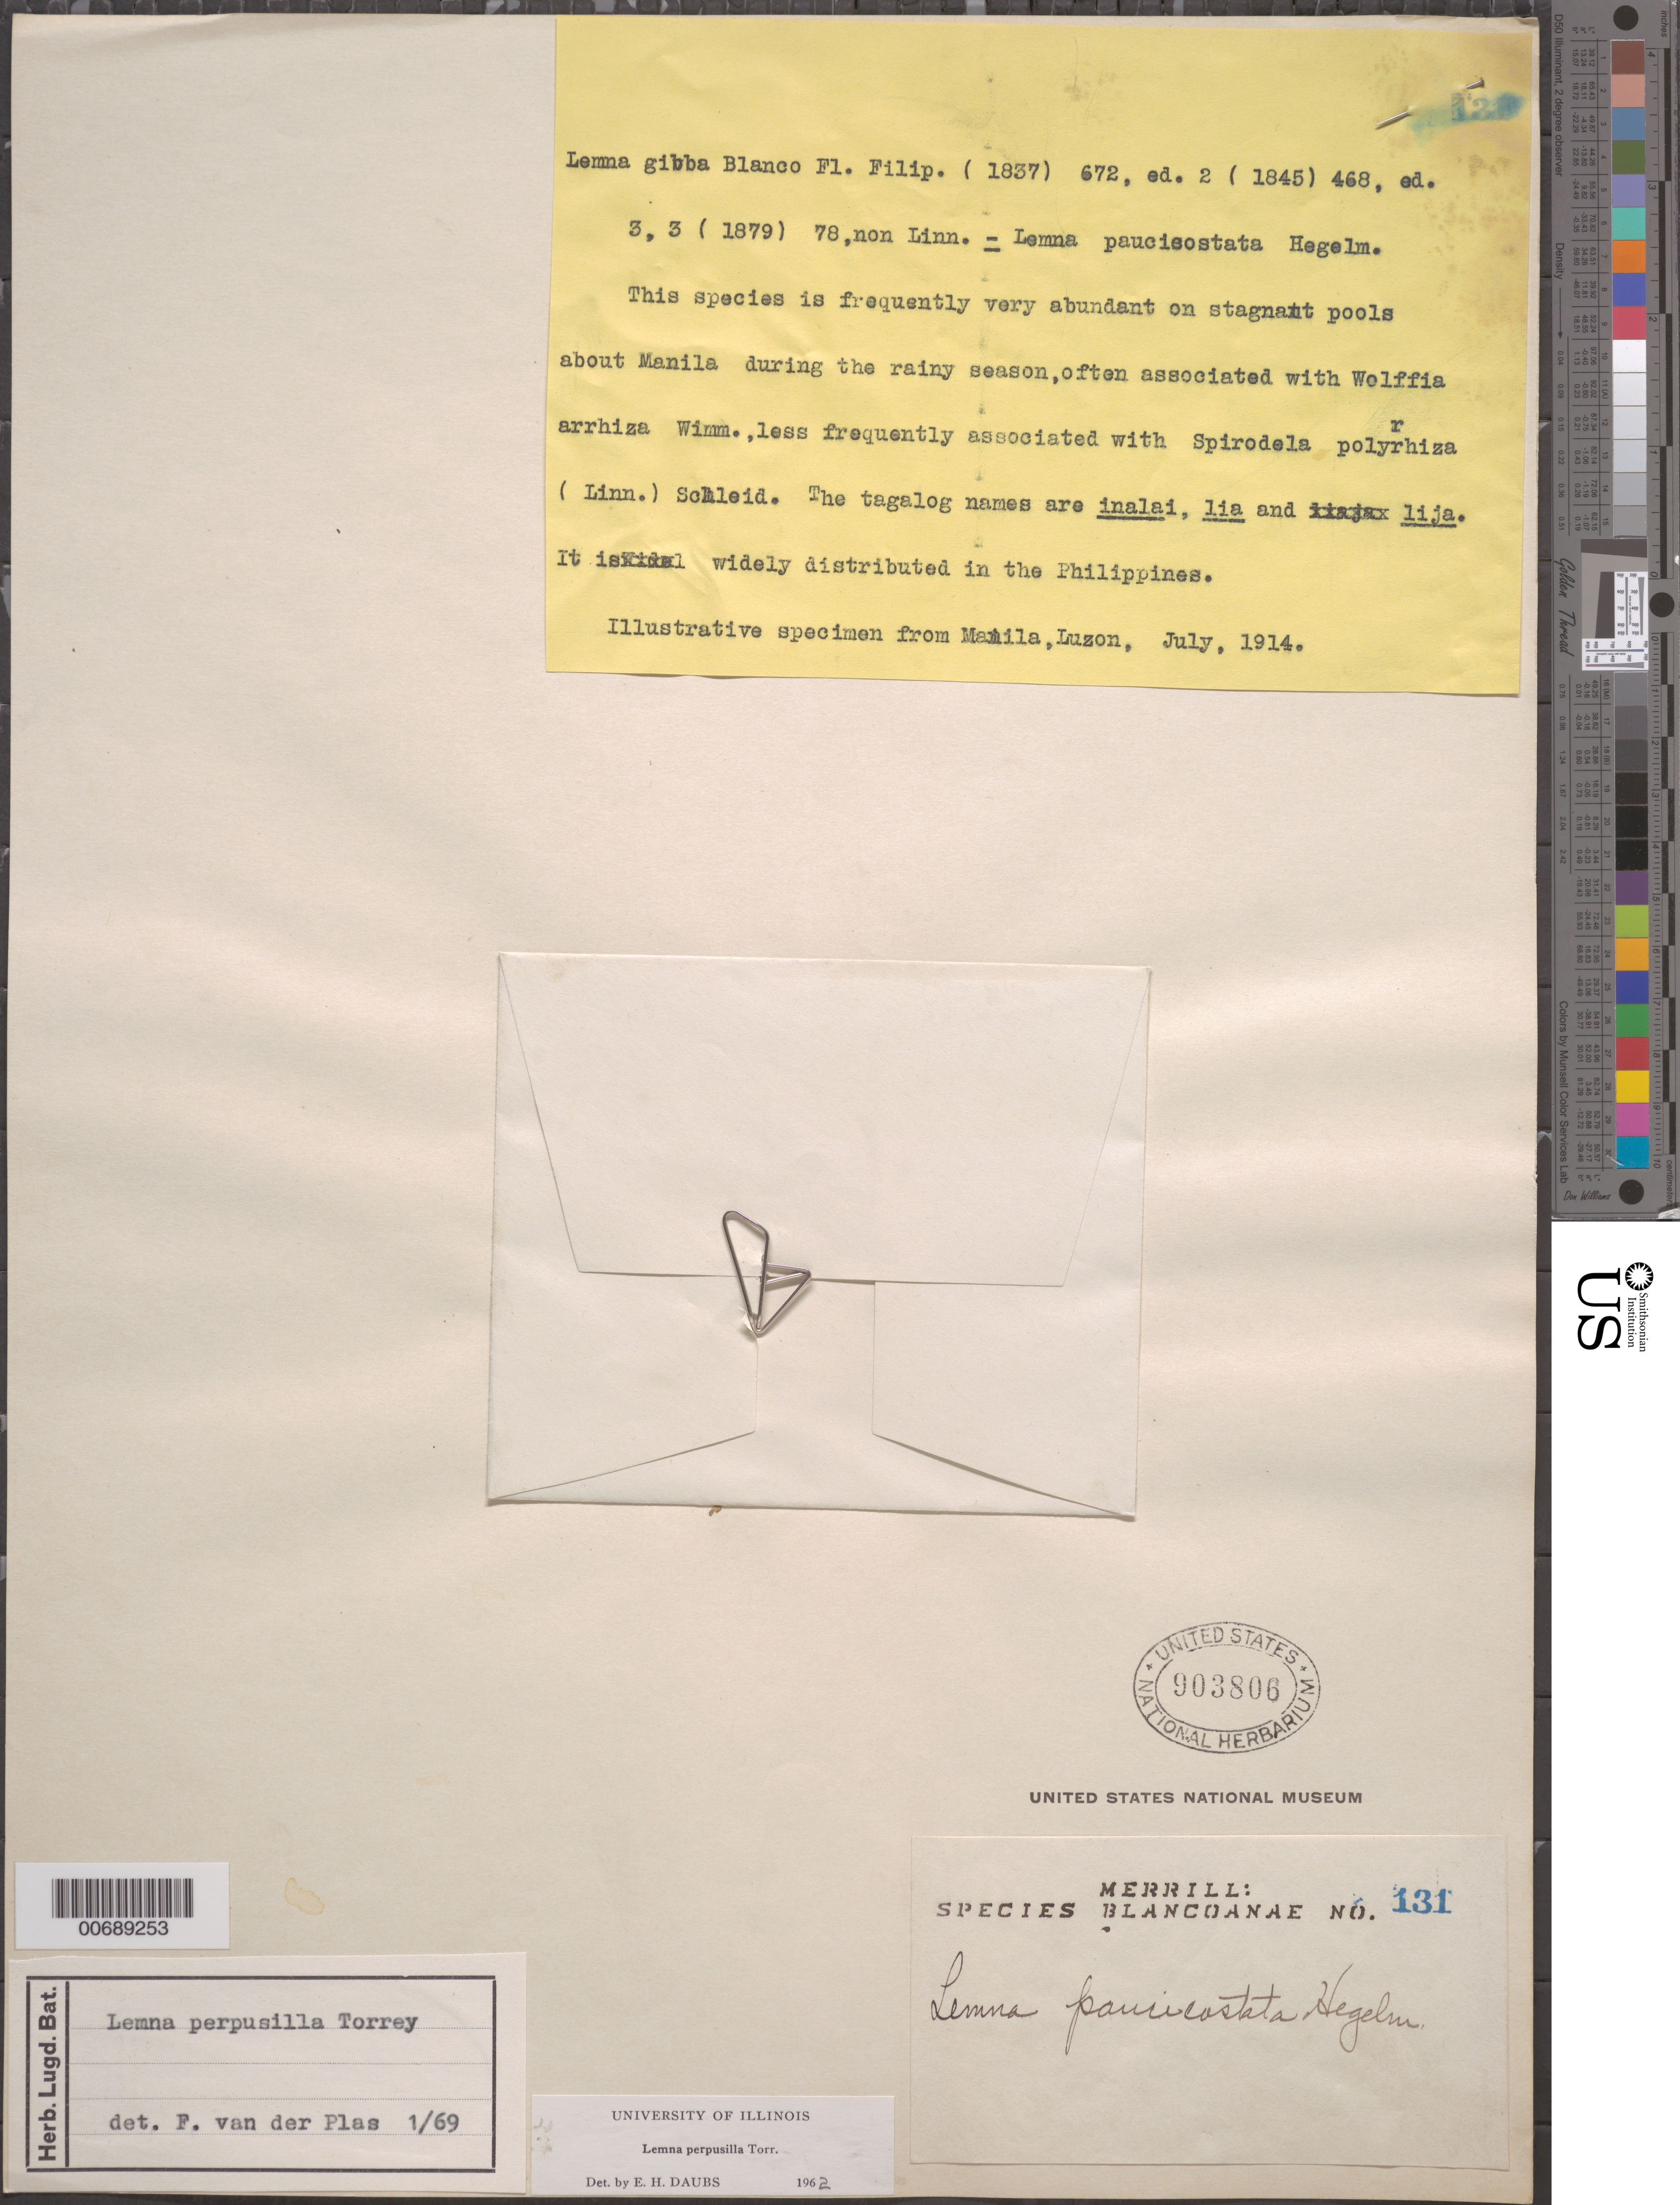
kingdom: Plantae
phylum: Tracheophyta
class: Liliopsida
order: Alismatales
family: Araceae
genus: Lemna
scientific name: Lemna perpusilla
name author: Torr.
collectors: E. D. Merrill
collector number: Sp. Blancoan. 0131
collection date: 1914-07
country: Philippines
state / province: National Capital Region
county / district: Manila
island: Luzon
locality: Manila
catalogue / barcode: US 903806